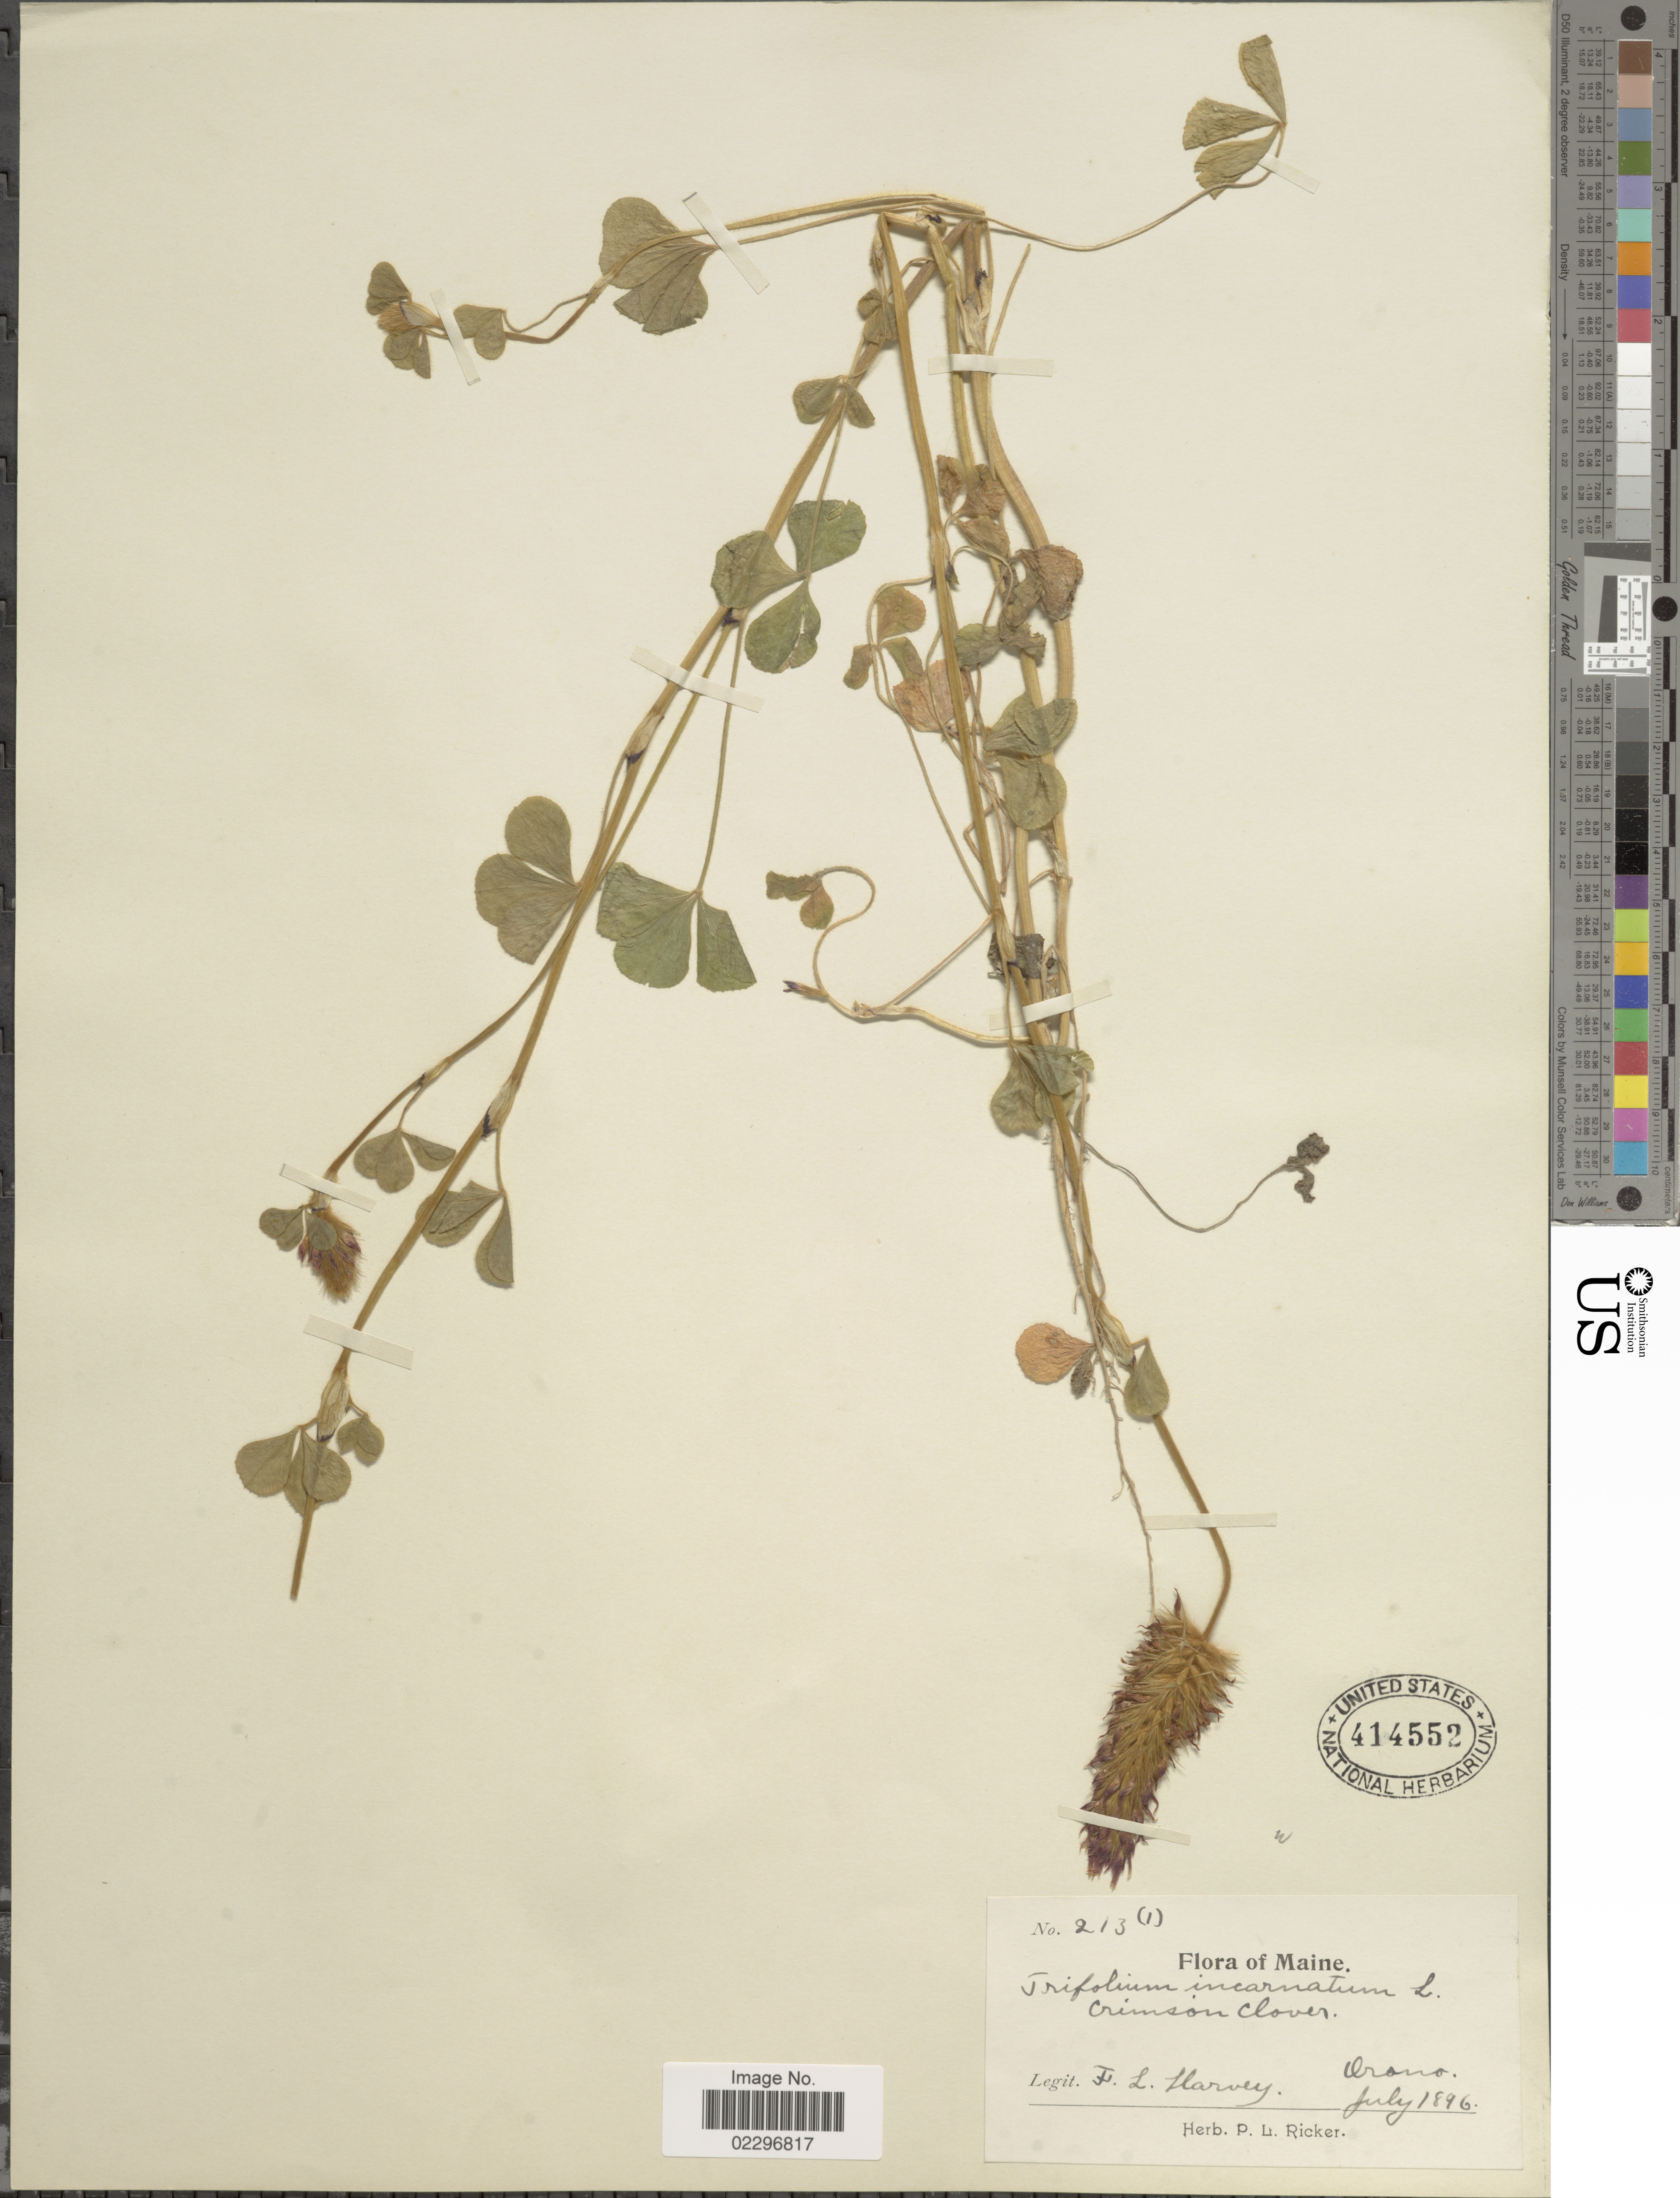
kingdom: Plantae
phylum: Tracheophyta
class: Magnoliopsida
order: Fabales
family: Fabaceae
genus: Trifolium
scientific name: Trifolium incarnatum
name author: L.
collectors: F. L. Harvey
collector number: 213(1)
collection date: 1896-07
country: United States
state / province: Maine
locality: Orono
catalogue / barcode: US 414552